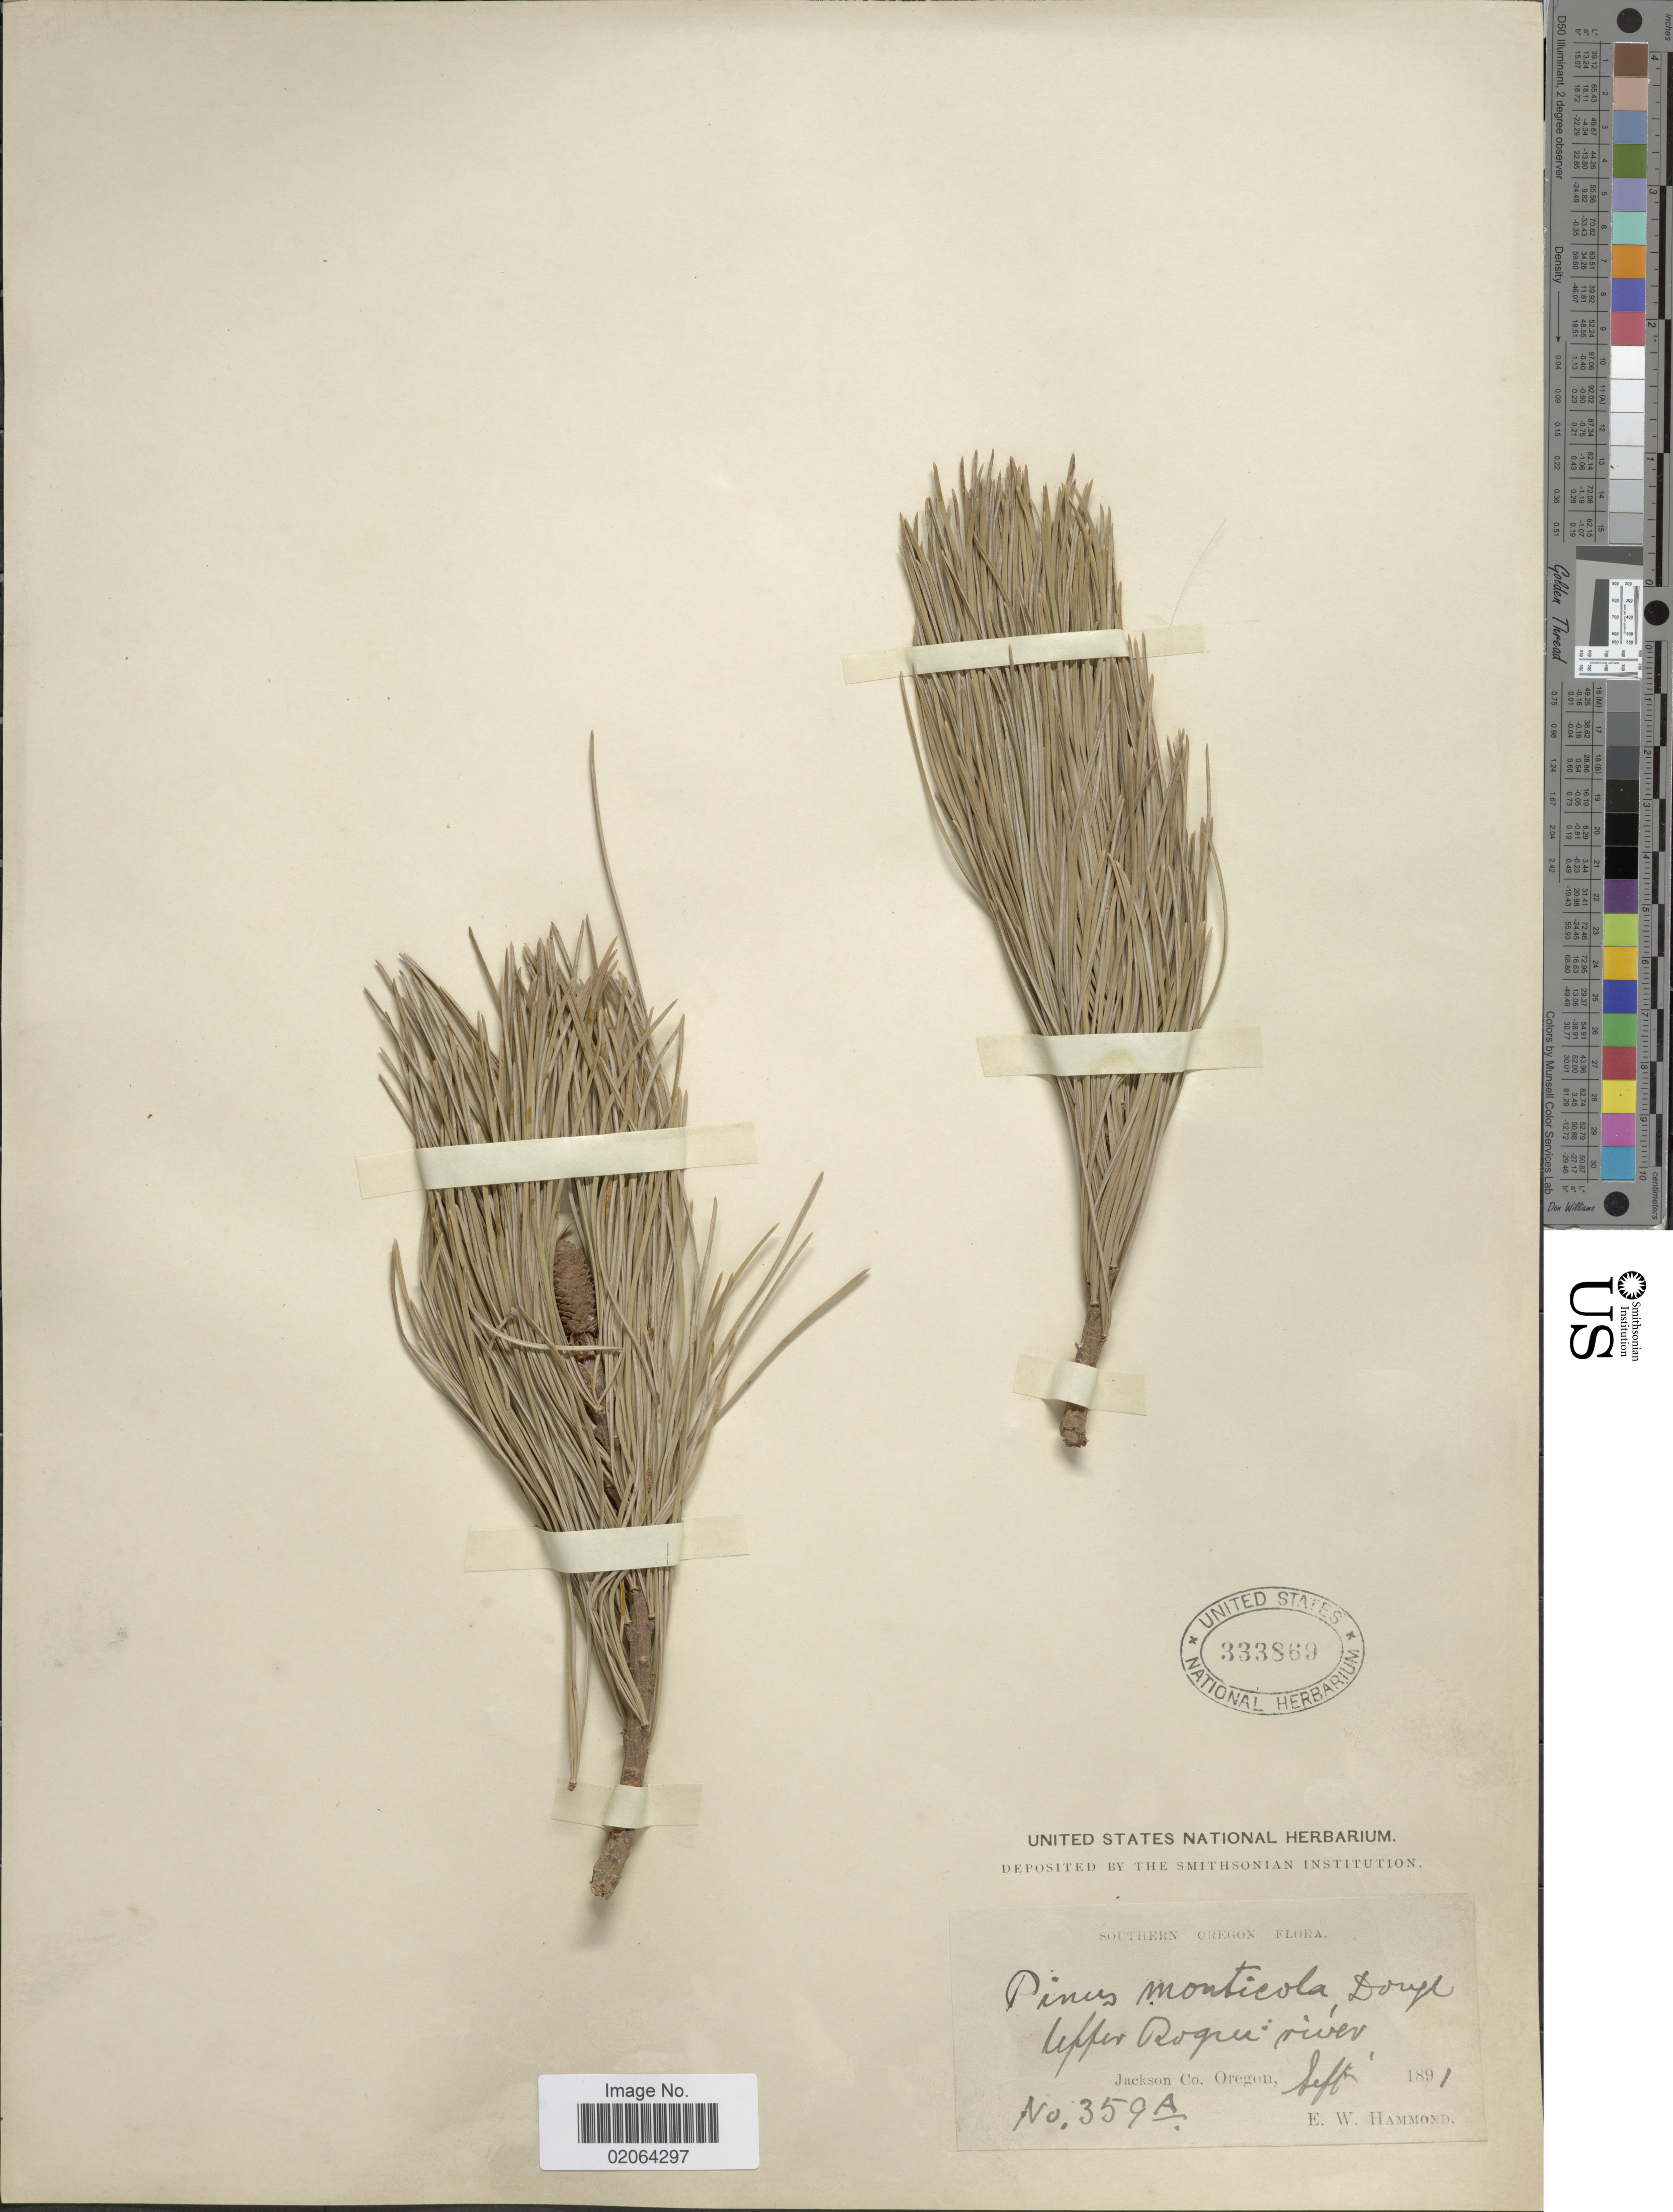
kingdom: Plantae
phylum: Tracheophyta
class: Pinopsida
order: Pinales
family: Pinaceae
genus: Pinus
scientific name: Pinus monticola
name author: Douglas ex D. Don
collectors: E. Hammond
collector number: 359A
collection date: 1891-09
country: United States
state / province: Oregon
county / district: Jackson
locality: Upper Rogue river Jackson Co.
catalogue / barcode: US 333869